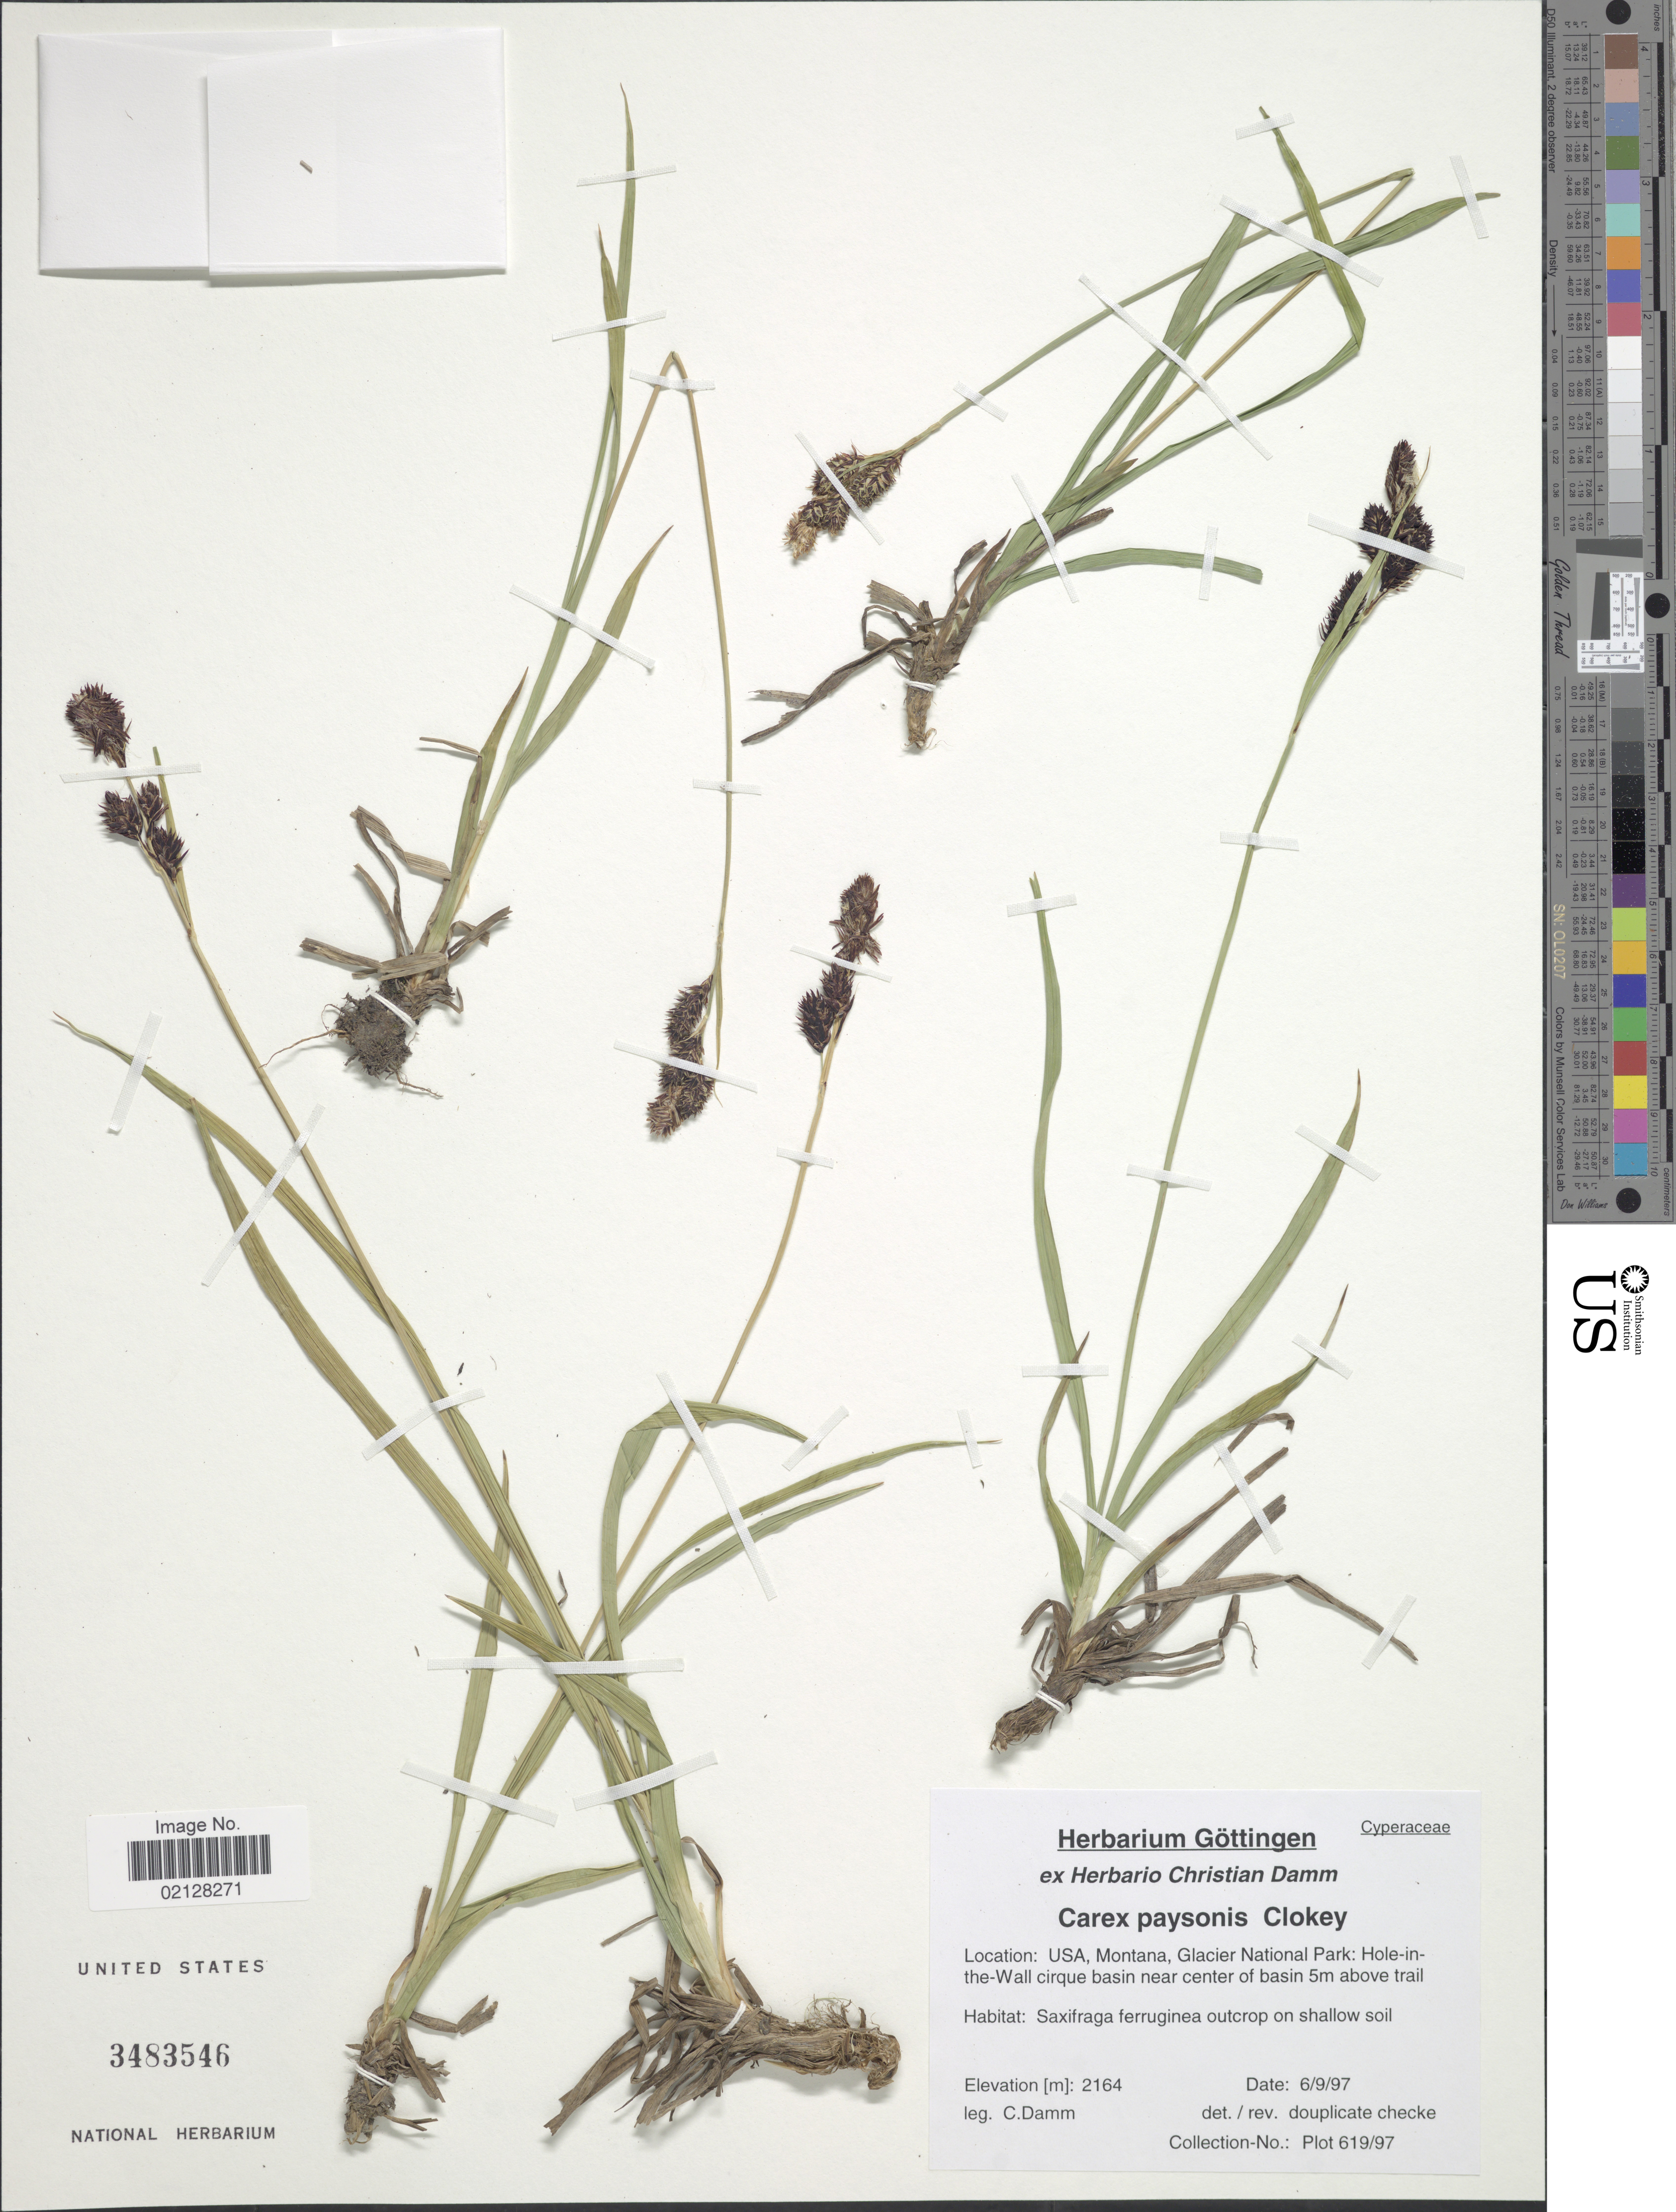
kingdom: Plantae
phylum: Tracheophyta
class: Liliopsida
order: Poales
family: Cyperaceae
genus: Carex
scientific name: Carex paysonis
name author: Clokey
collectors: C. Damm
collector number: Plot619/97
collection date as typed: Transcribed d/m/y: 9/6/97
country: United States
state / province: Montana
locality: Glacier National Park: Hole-in-the-Wall cirque basin near center of basin 5m above trail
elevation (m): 2164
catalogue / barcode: US 3483546